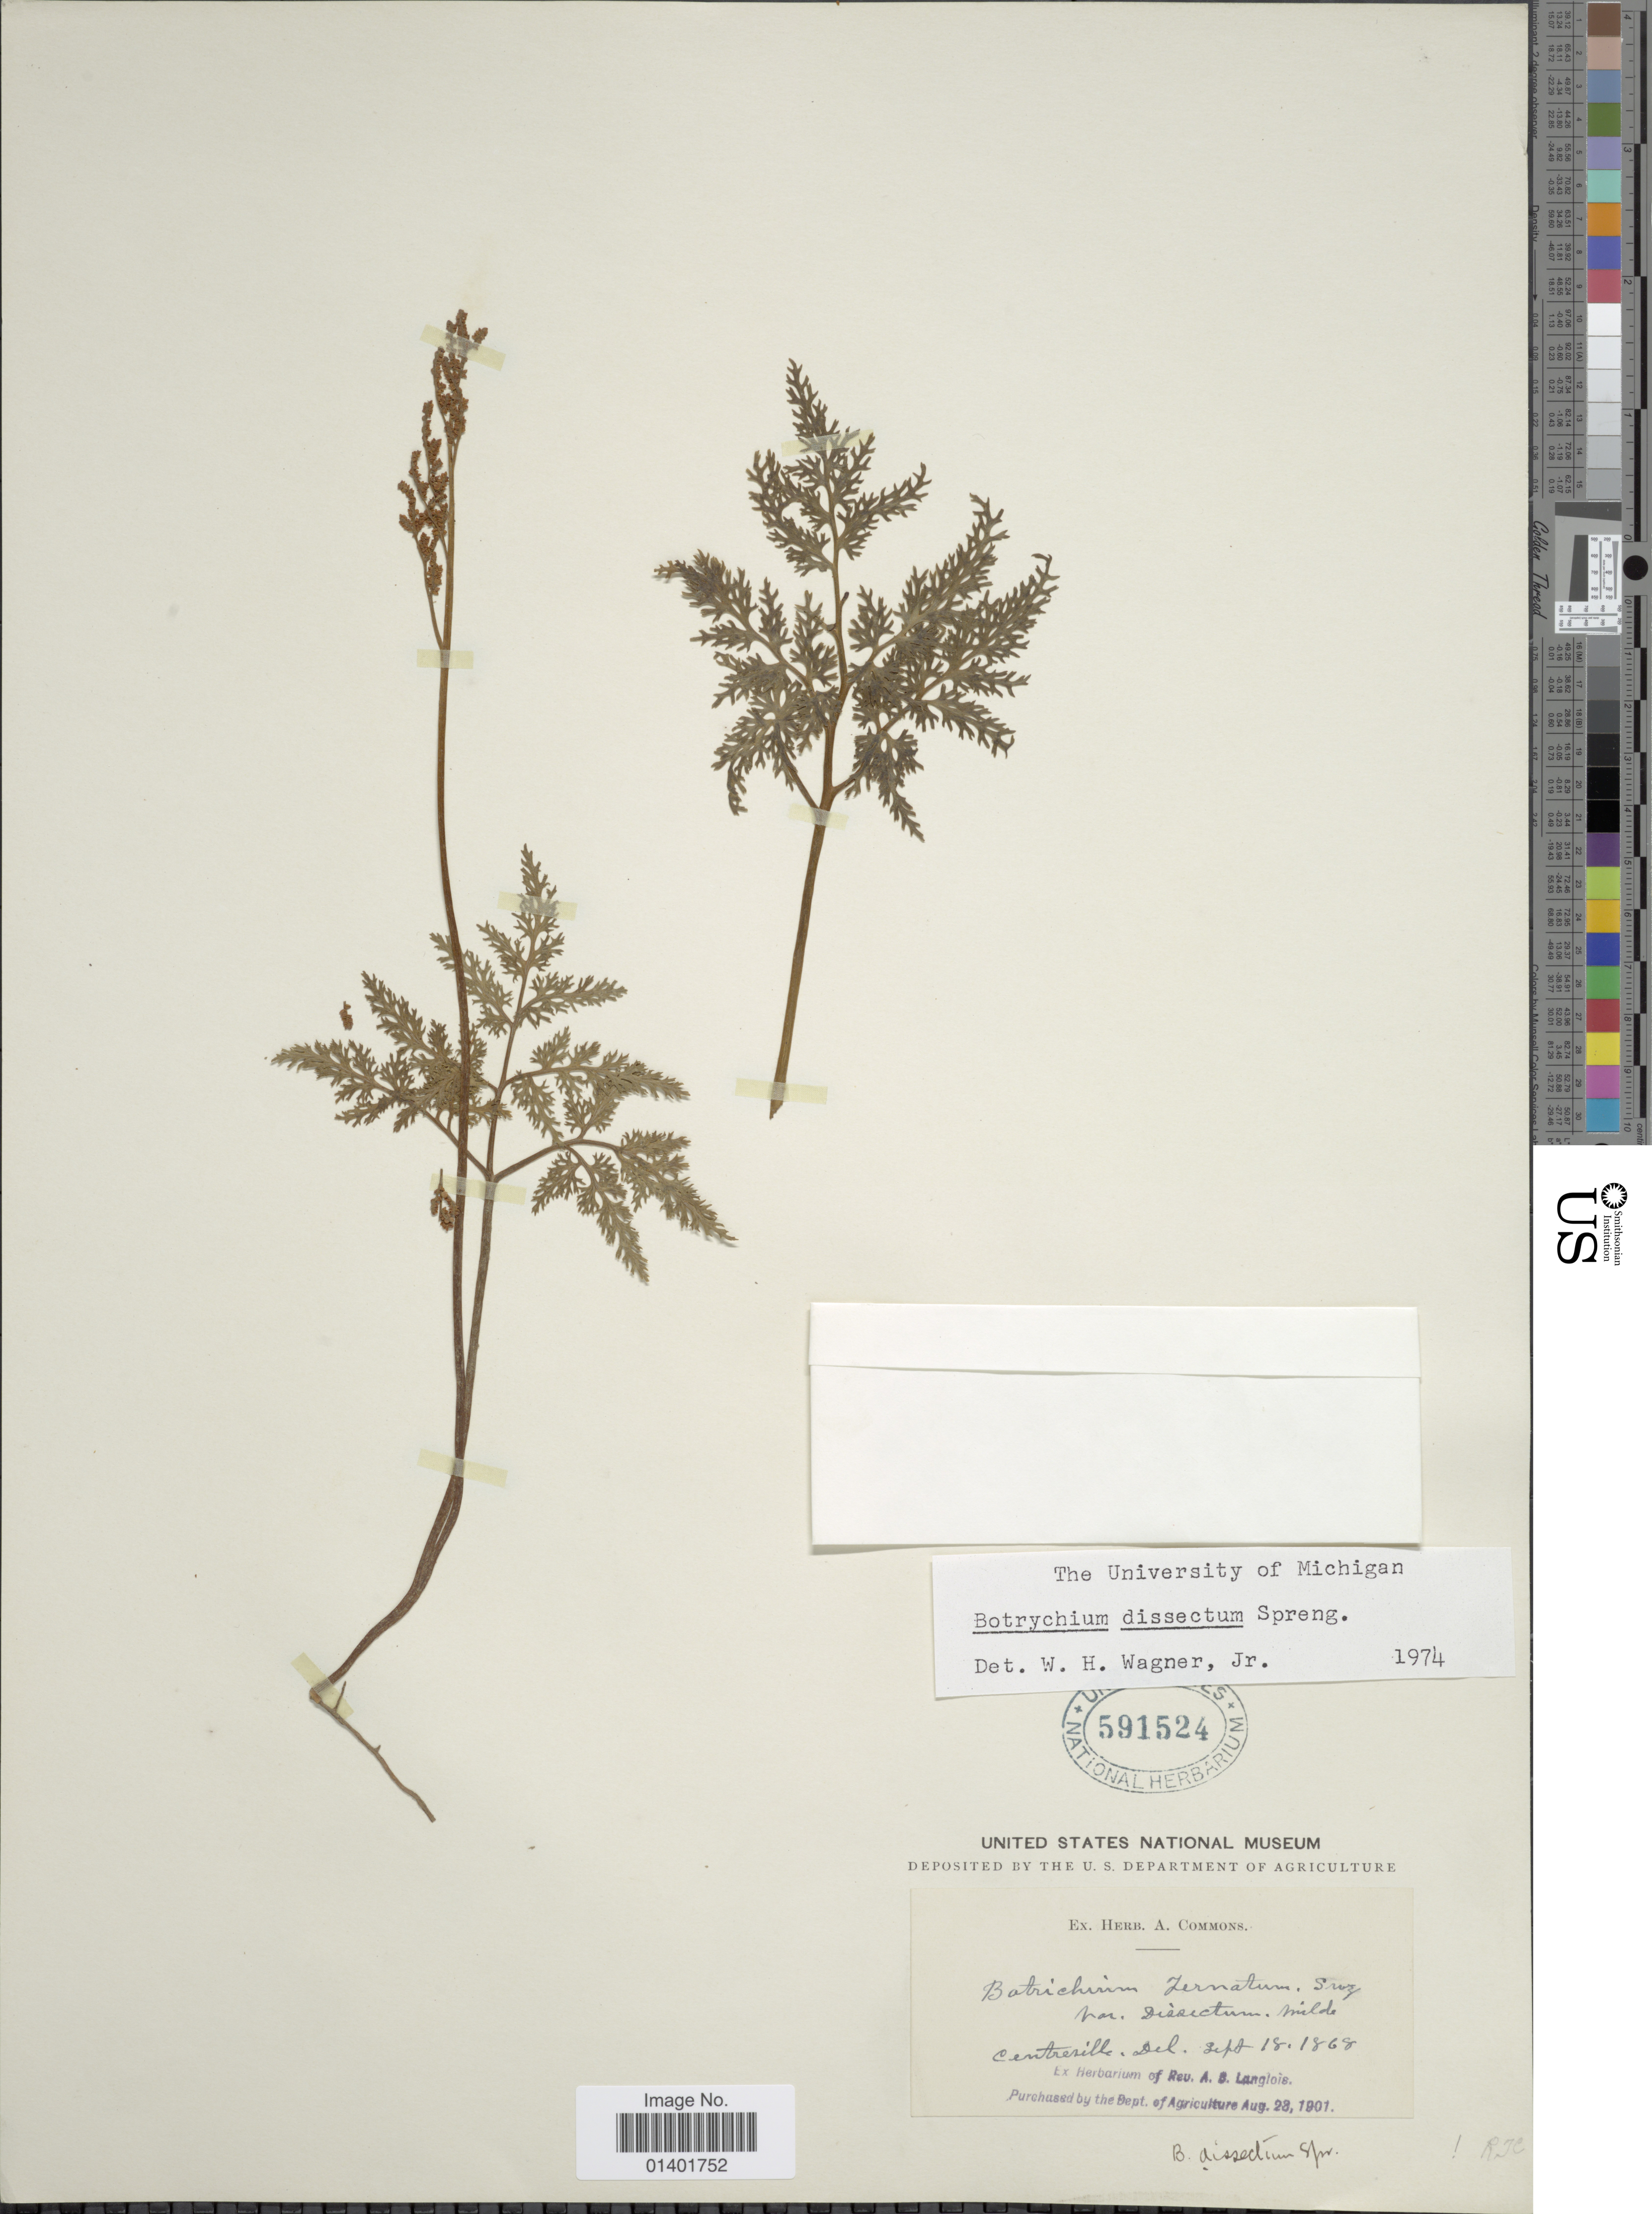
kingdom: Plantae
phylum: Tracheophyta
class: Polypodiopsida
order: Ophioglossales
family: Ophioglossaceae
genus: Botrychium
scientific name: Botrychium dissectum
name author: Spreng.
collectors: A. Commons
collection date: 1968-09-18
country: United States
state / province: Delaware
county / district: New Castle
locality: Centreville.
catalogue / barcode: US 591524